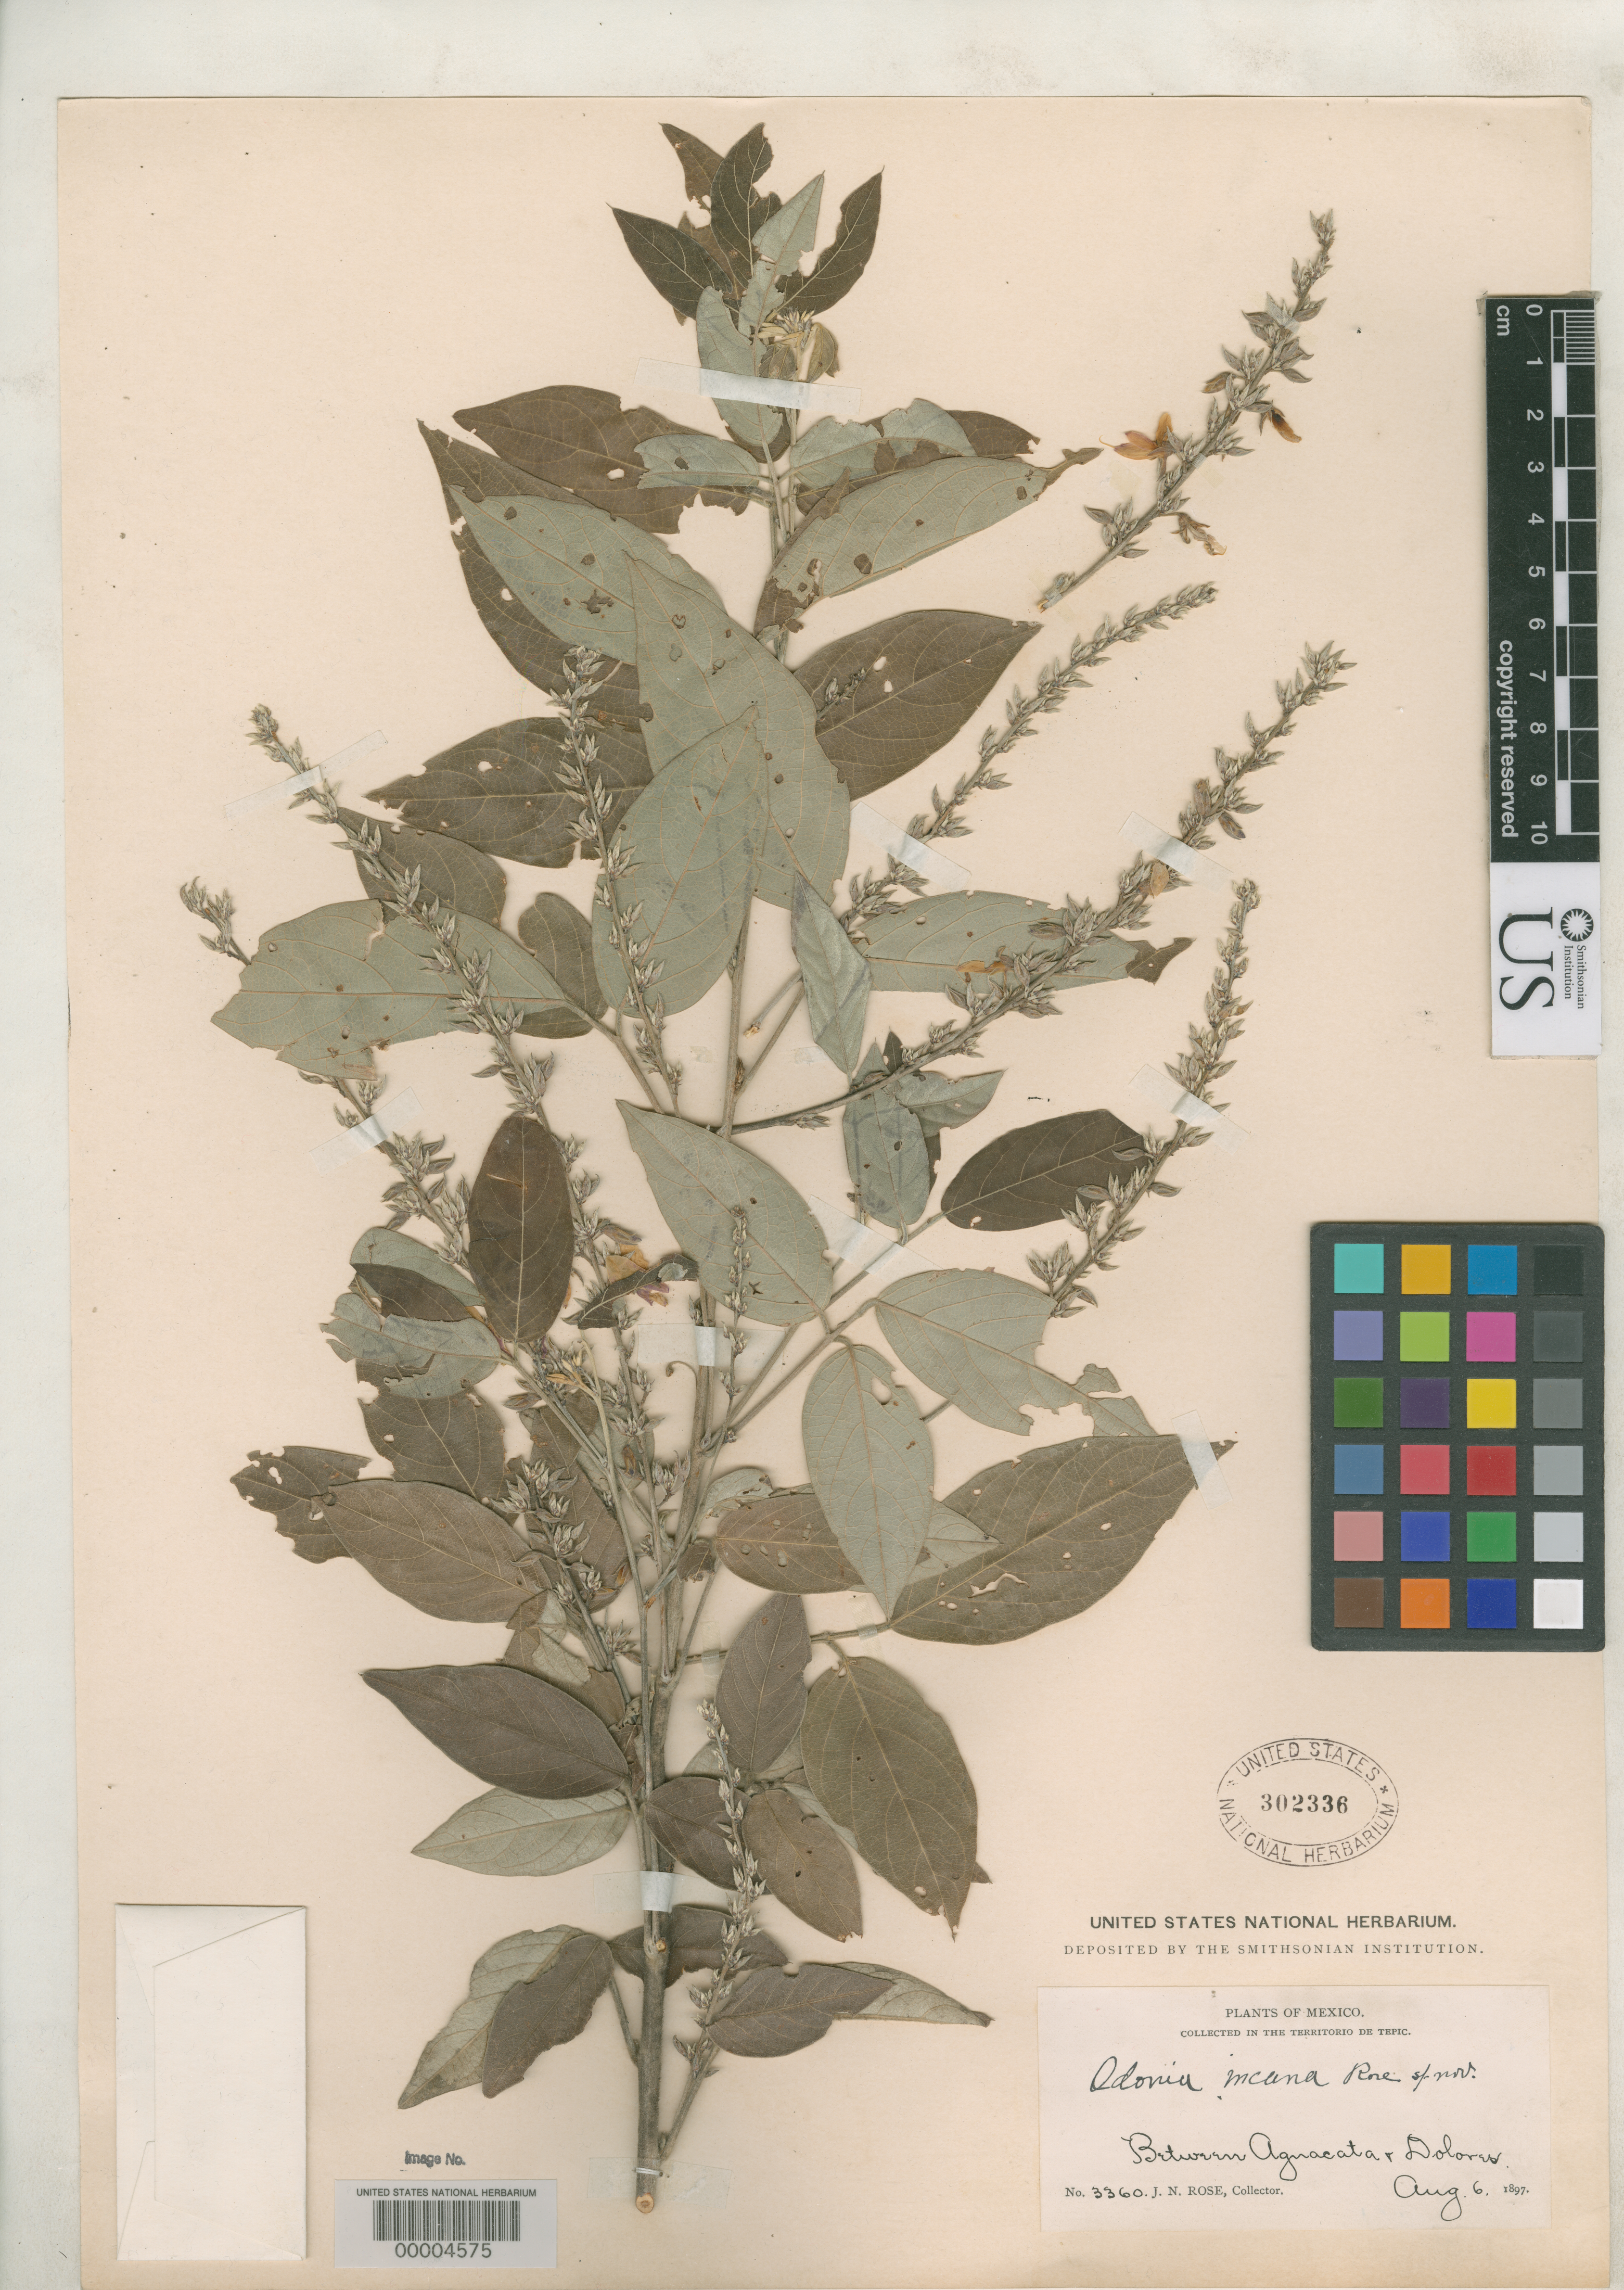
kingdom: Plantae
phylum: Tracheophyta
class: Magnoliopsida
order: Fabales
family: Fabaceae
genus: Odonia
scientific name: Odonia incana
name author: Rose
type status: Holotype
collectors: J. N. Rose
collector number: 3360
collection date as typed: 06 Aug 1897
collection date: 1897-08-06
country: Mexico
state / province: Nayarit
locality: Between Aguacata and Dolores, Tepic.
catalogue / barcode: US 302336